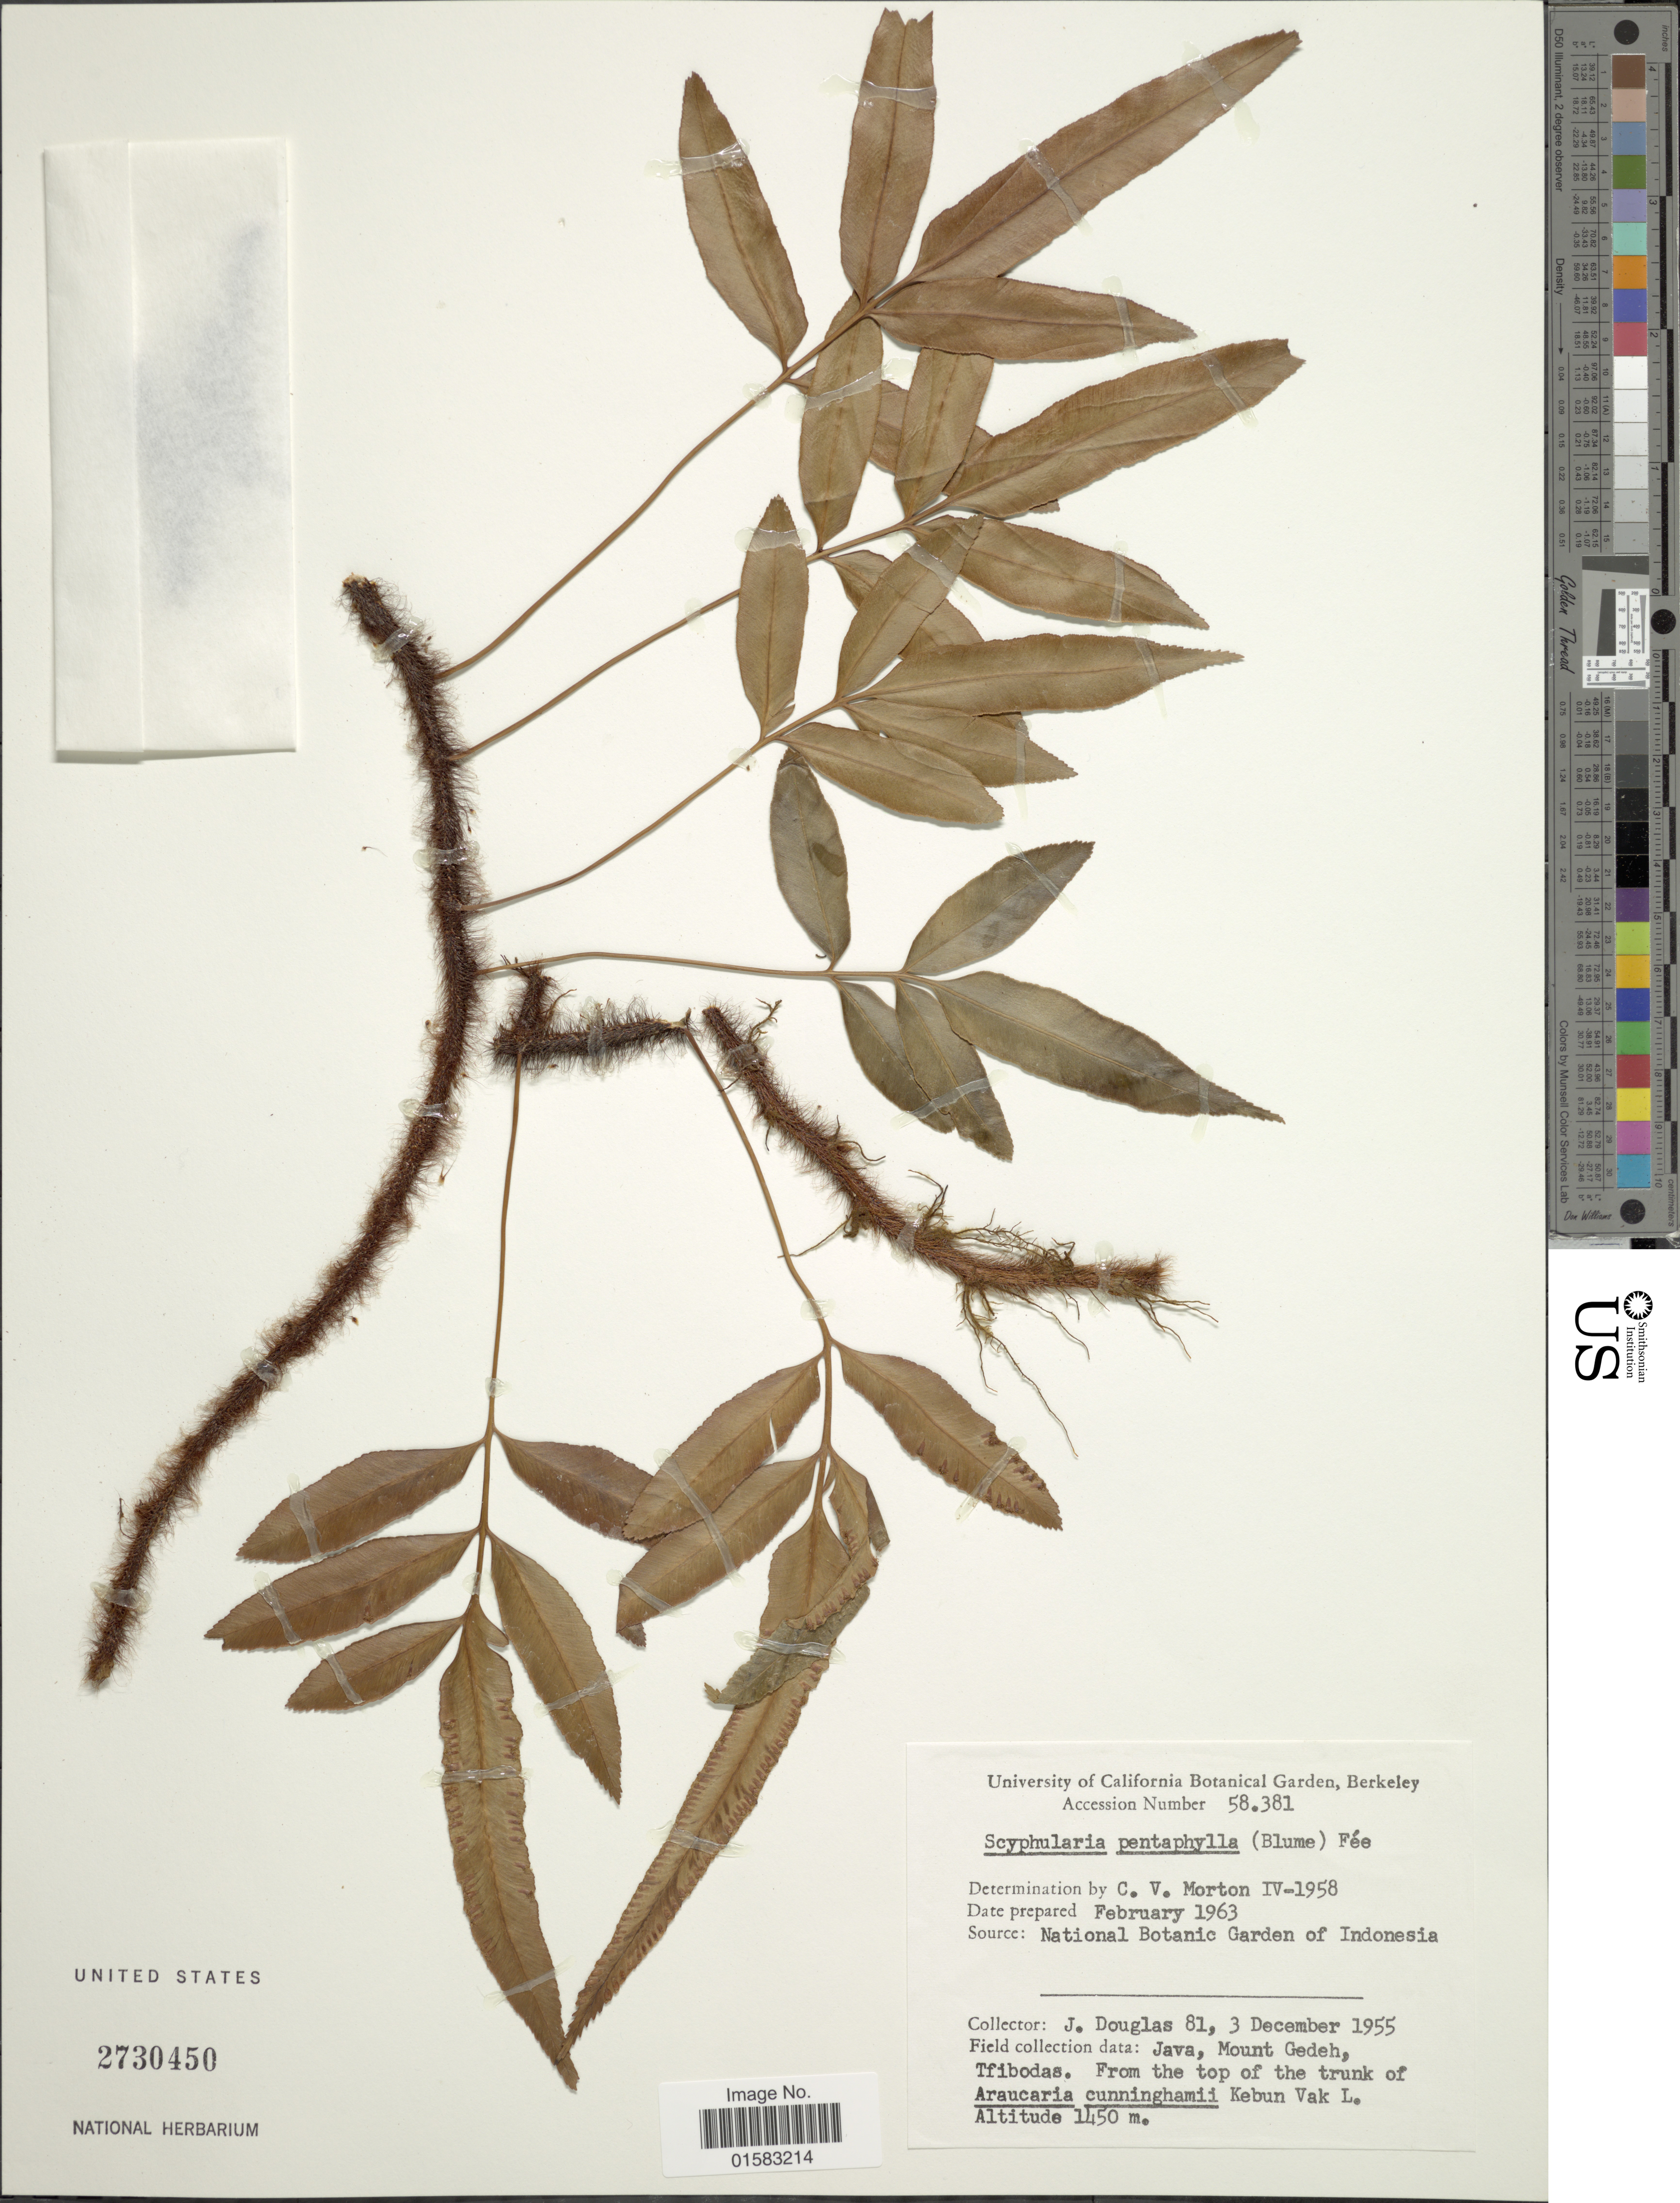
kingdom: Plantae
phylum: Tracheophyta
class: Polypodiopsida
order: Polypodiales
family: Davalliaceae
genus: Davallia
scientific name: Davallia pentaphylla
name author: Blume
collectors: J. Douglas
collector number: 81/Accession Number 58381?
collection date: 1955-12-03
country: Indonesia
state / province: Java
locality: Mount Gedeh, Kebun Vak L.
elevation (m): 1450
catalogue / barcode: US 2730450